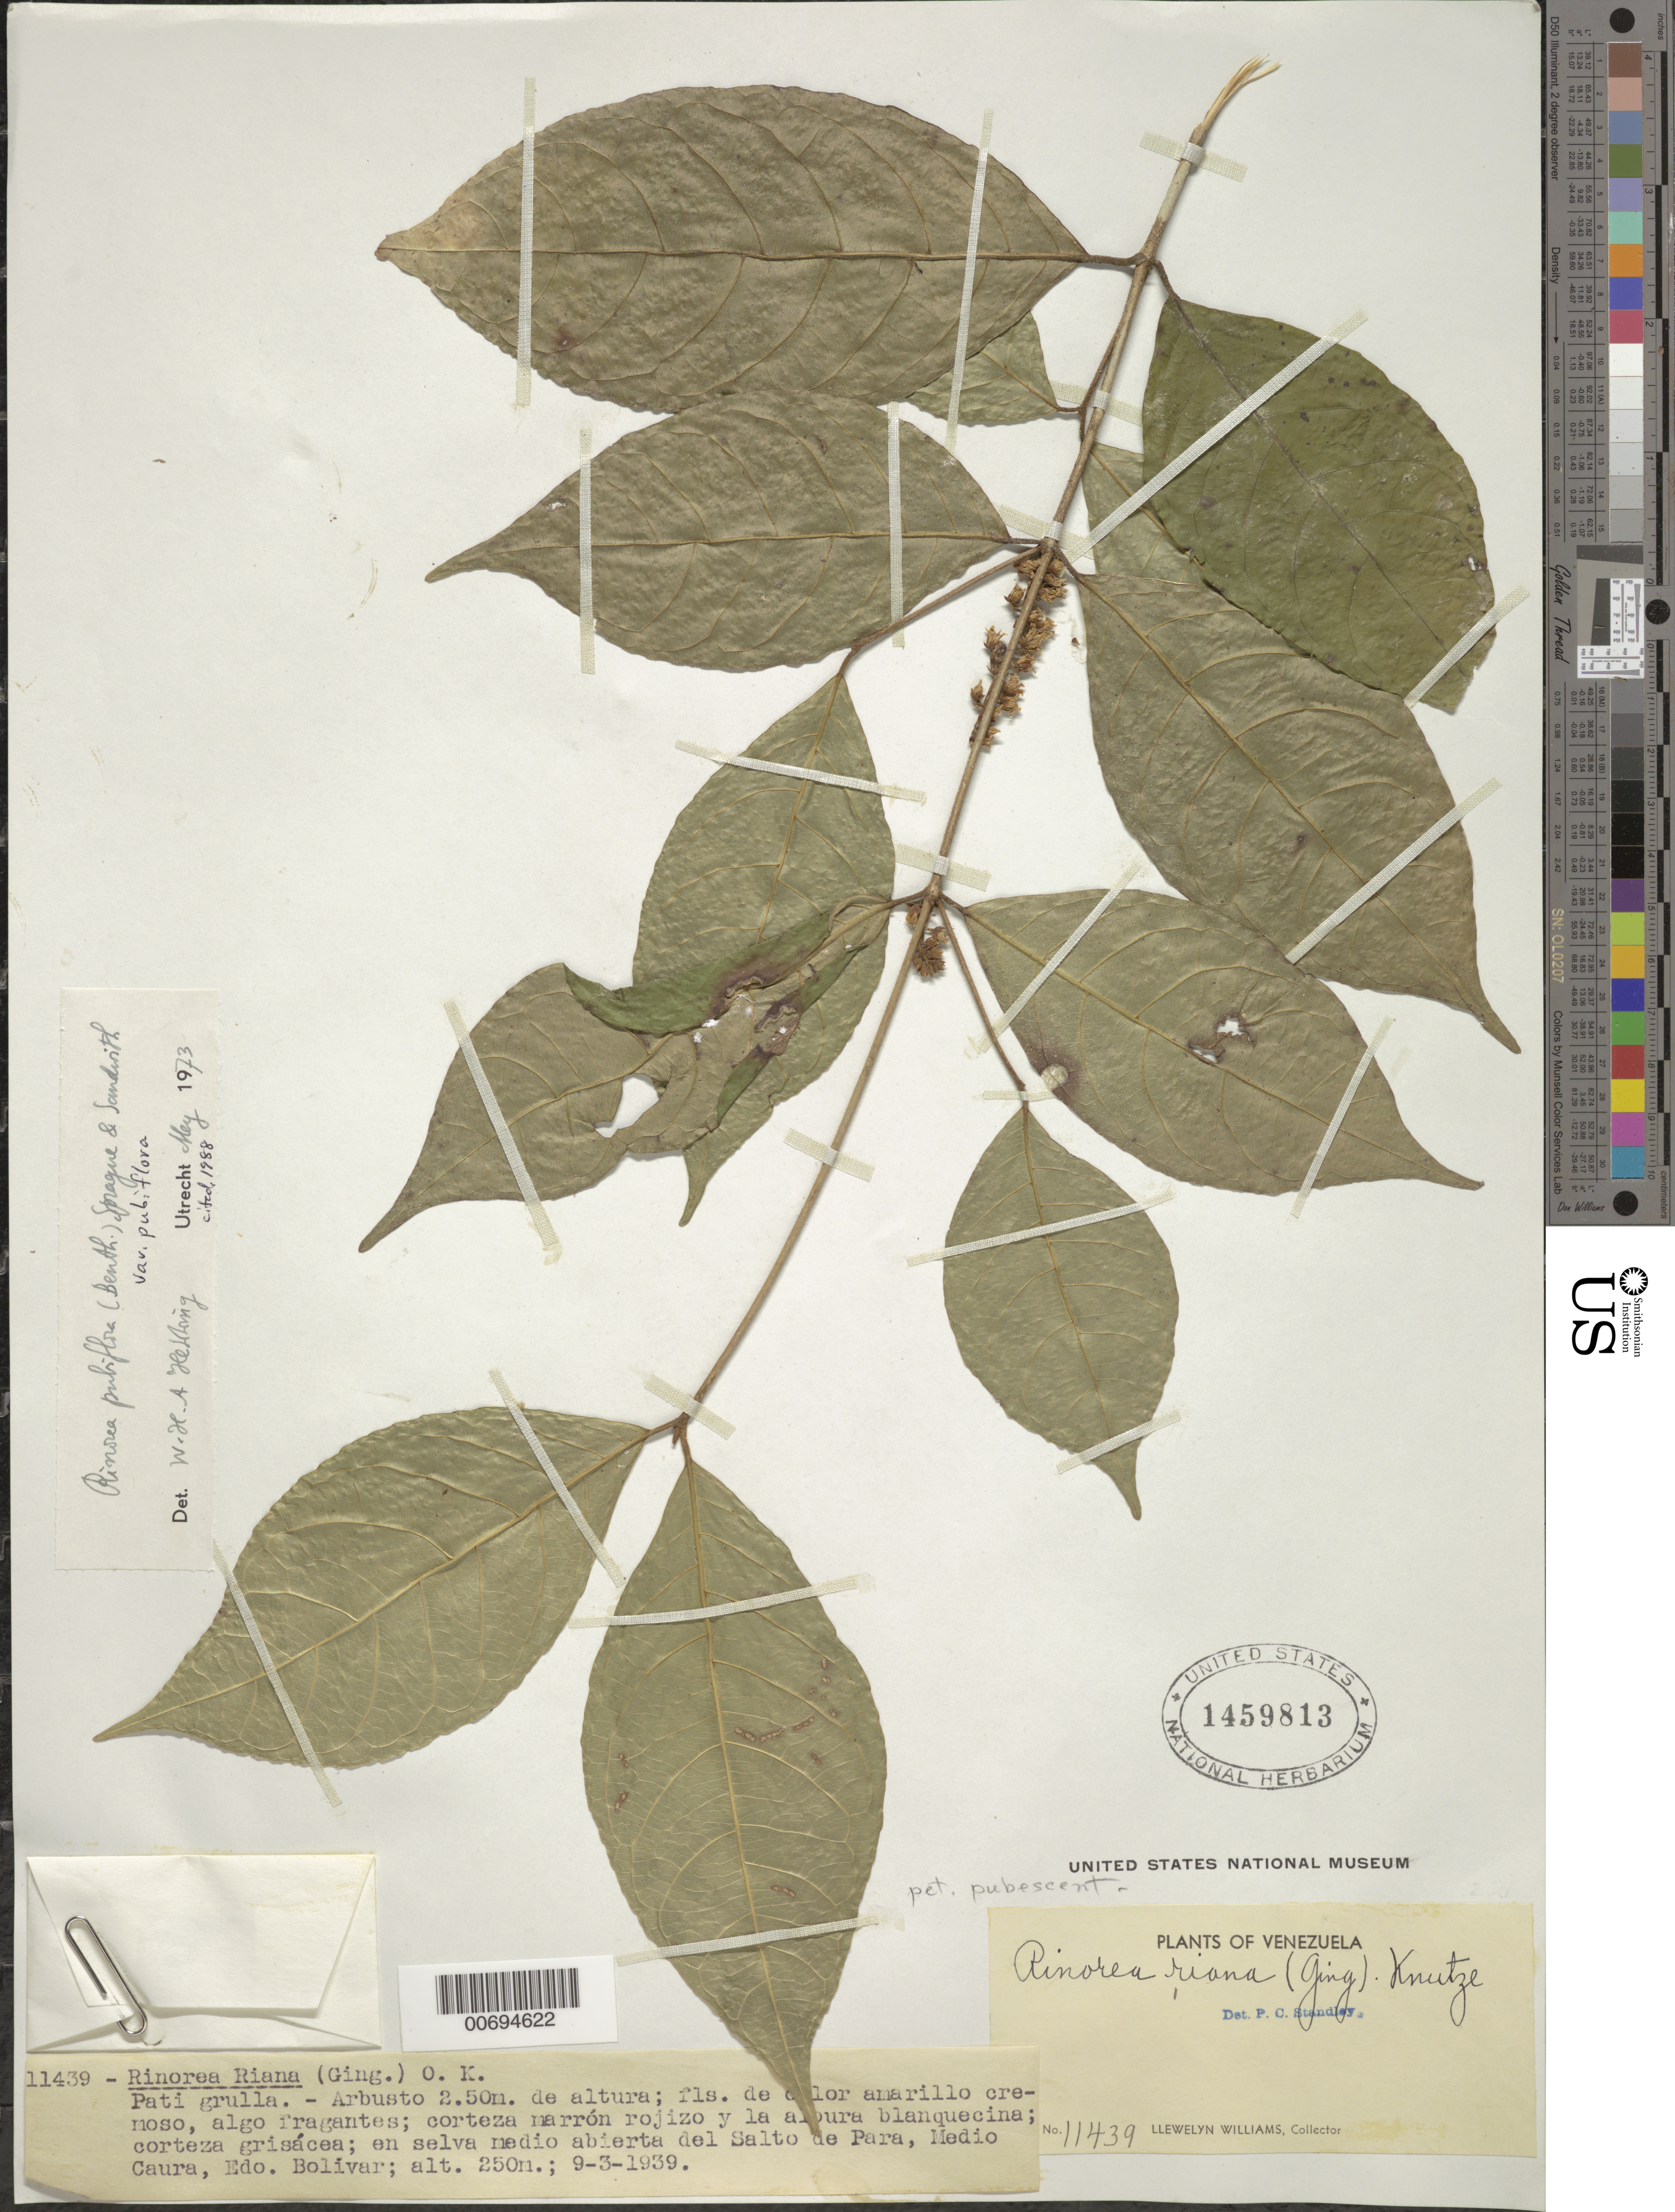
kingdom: Plantae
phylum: Tracheophyta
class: Magnoliopsida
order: Malpighiales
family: Violaceae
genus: Rinorea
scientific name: Rinorea pubiflora var. pubiflora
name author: (Benth.) Sprague & Sandwith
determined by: Hekking, W. H. A.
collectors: Ll. Williams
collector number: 11439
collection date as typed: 9-Mar-39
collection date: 1939-03-09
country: Venezuela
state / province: Bolívar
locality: Salto de Para, Medio Caura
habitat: Selva medio abierta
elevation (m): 250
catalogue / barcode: US 1459813